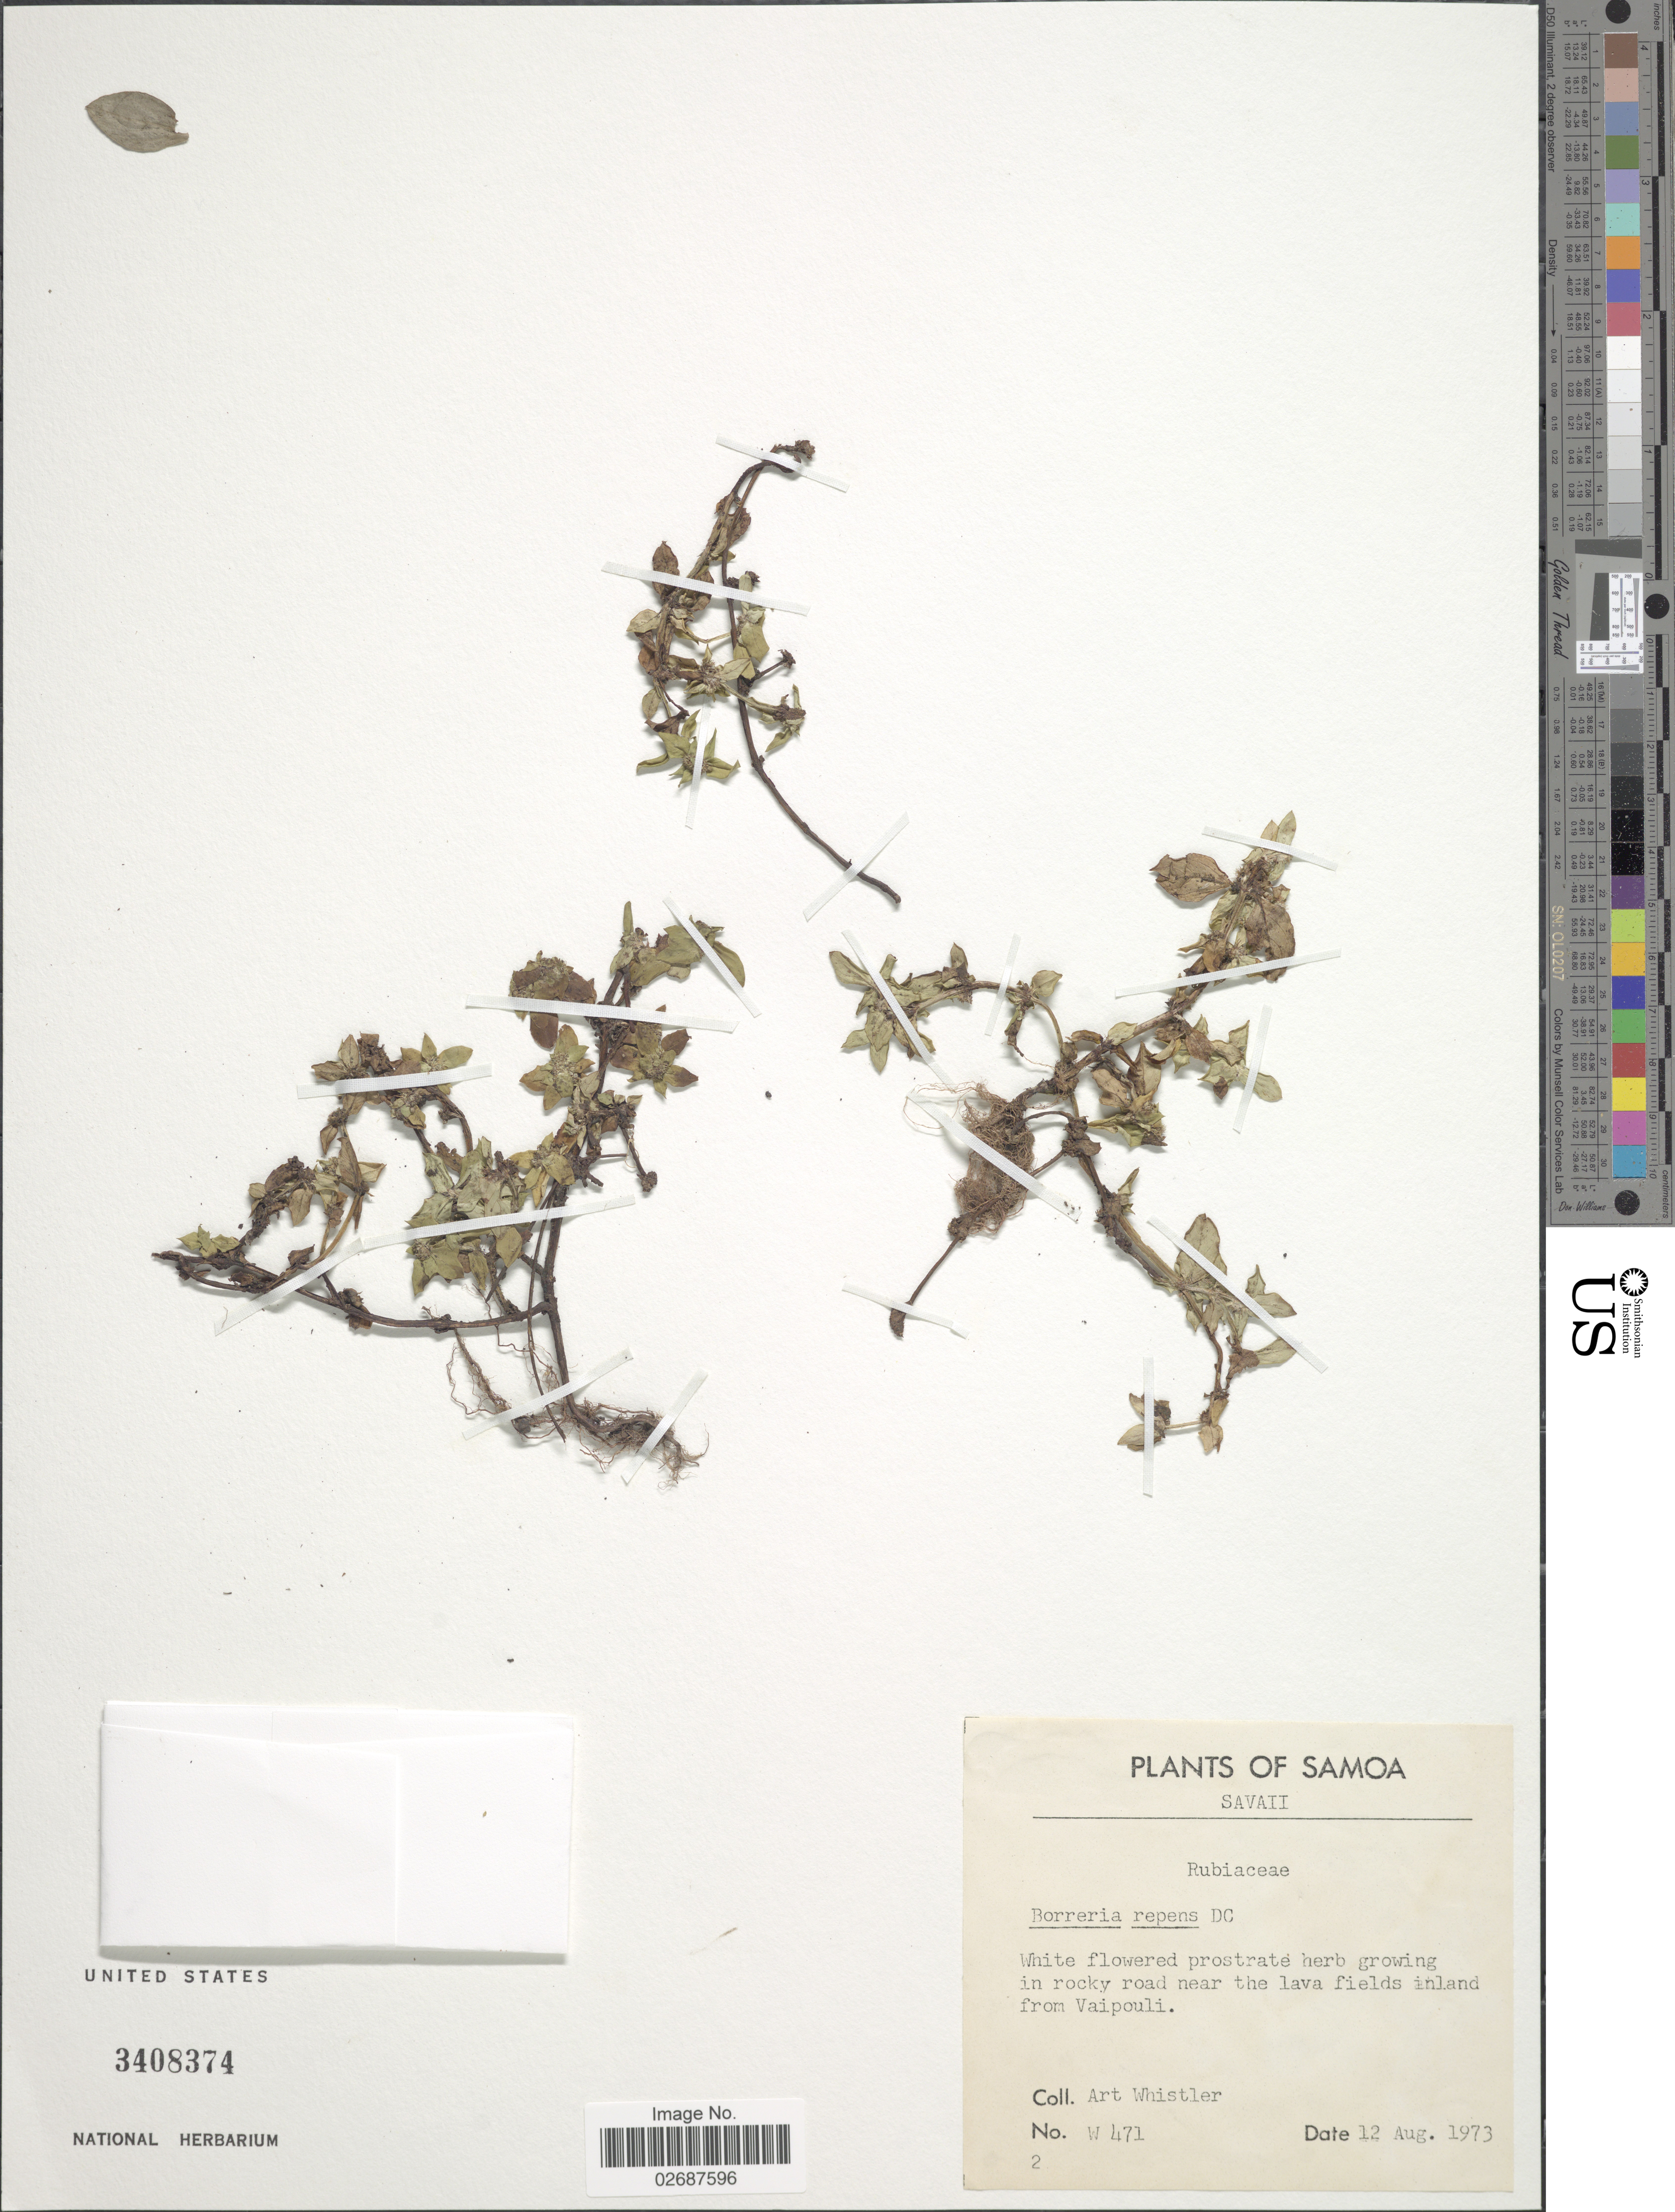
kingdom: Plantae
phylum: Tracheophyta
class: Magnoliopsida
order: Gentianales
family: Rubiaceae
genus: Borreria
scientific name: Borreria bellosguardo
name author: DC.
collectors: A. Whistler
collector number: W 471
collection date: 1973-08-12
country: Samoa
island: Savai'i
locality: Savaii, in rocky road near the lava fields inland from Vaipouli.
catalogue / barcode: US 3408374